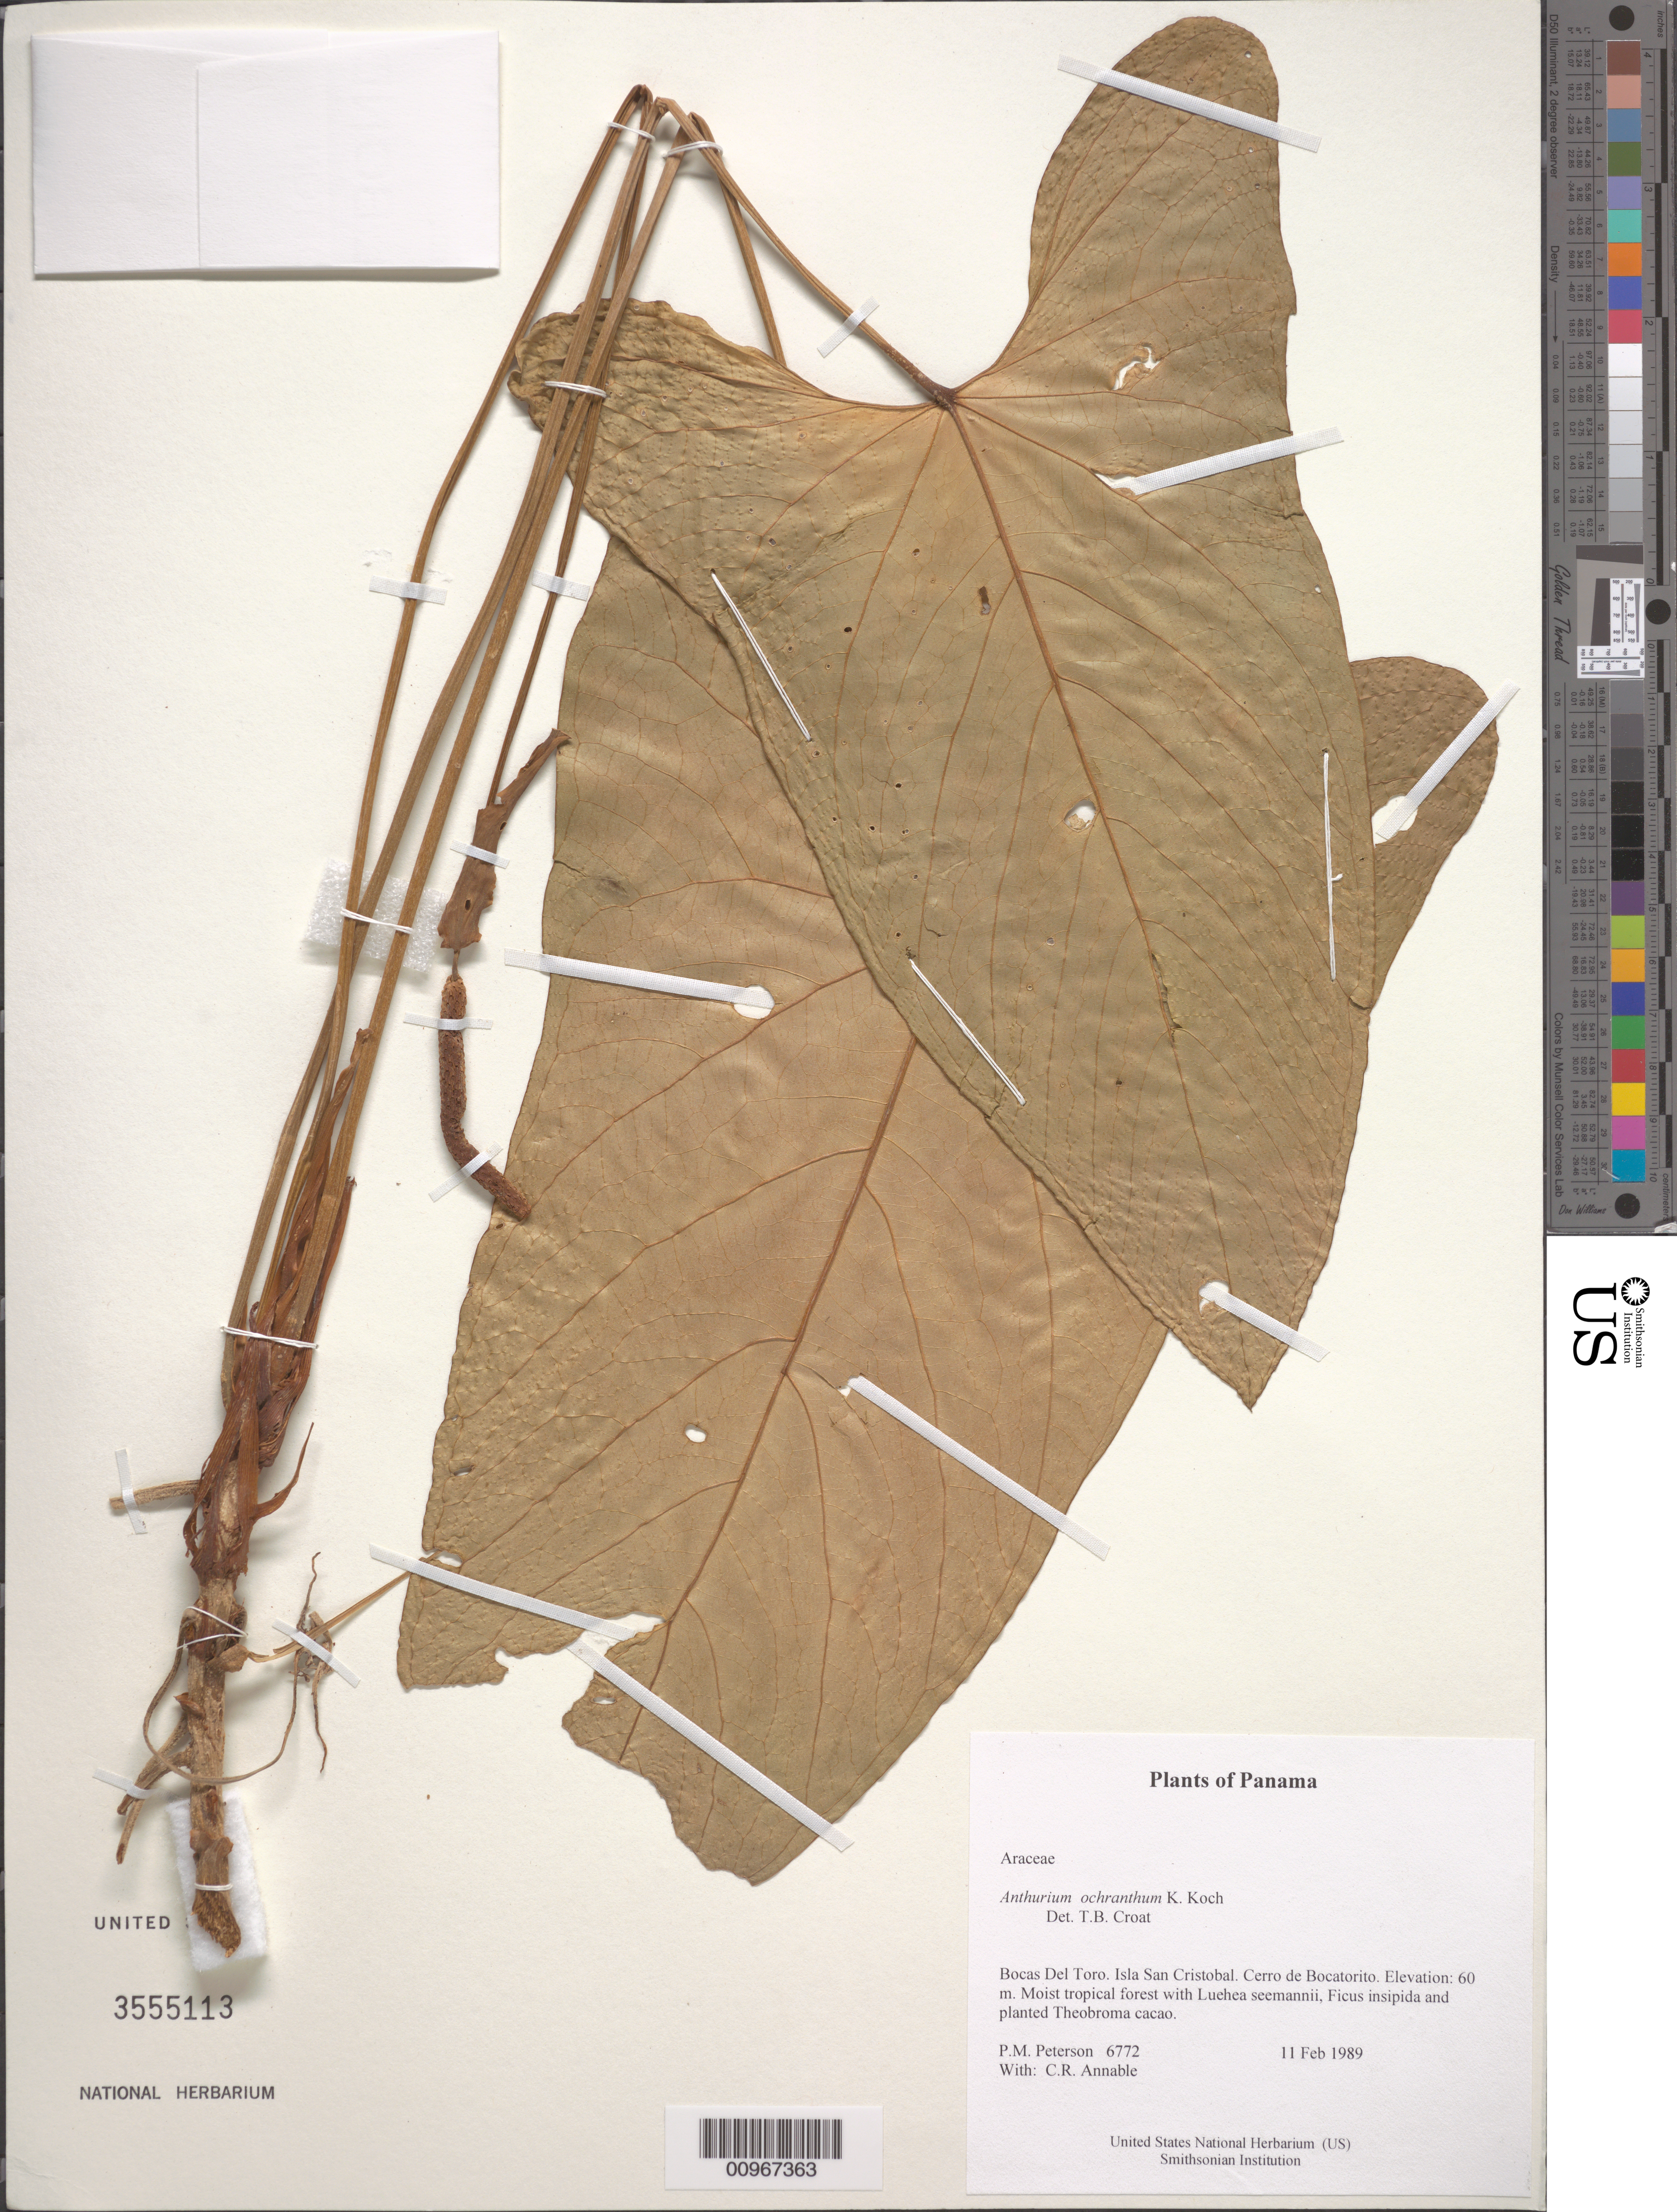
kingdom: Plantae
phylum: Tracheophyta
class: Liliopsida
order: Alismatales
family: Araceae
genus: Anthurium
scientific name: Anthurium ochranthum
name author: K. Koch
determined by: Croat, Thomas B., Missouri Botanical Garden (MO)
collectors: P. M. Peterson & C. R. Annable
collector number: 06772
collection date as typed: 11 Feb 1989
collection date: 1989-02-11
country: Panama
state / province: Bocas del Toro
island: San Cristobal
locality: Cerro de Bocatorito.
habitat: Moist tropical forest with Luehea seemannii, Ficus insipida and planted Theobroma cacao.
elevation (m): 60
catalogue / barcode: US 3555113